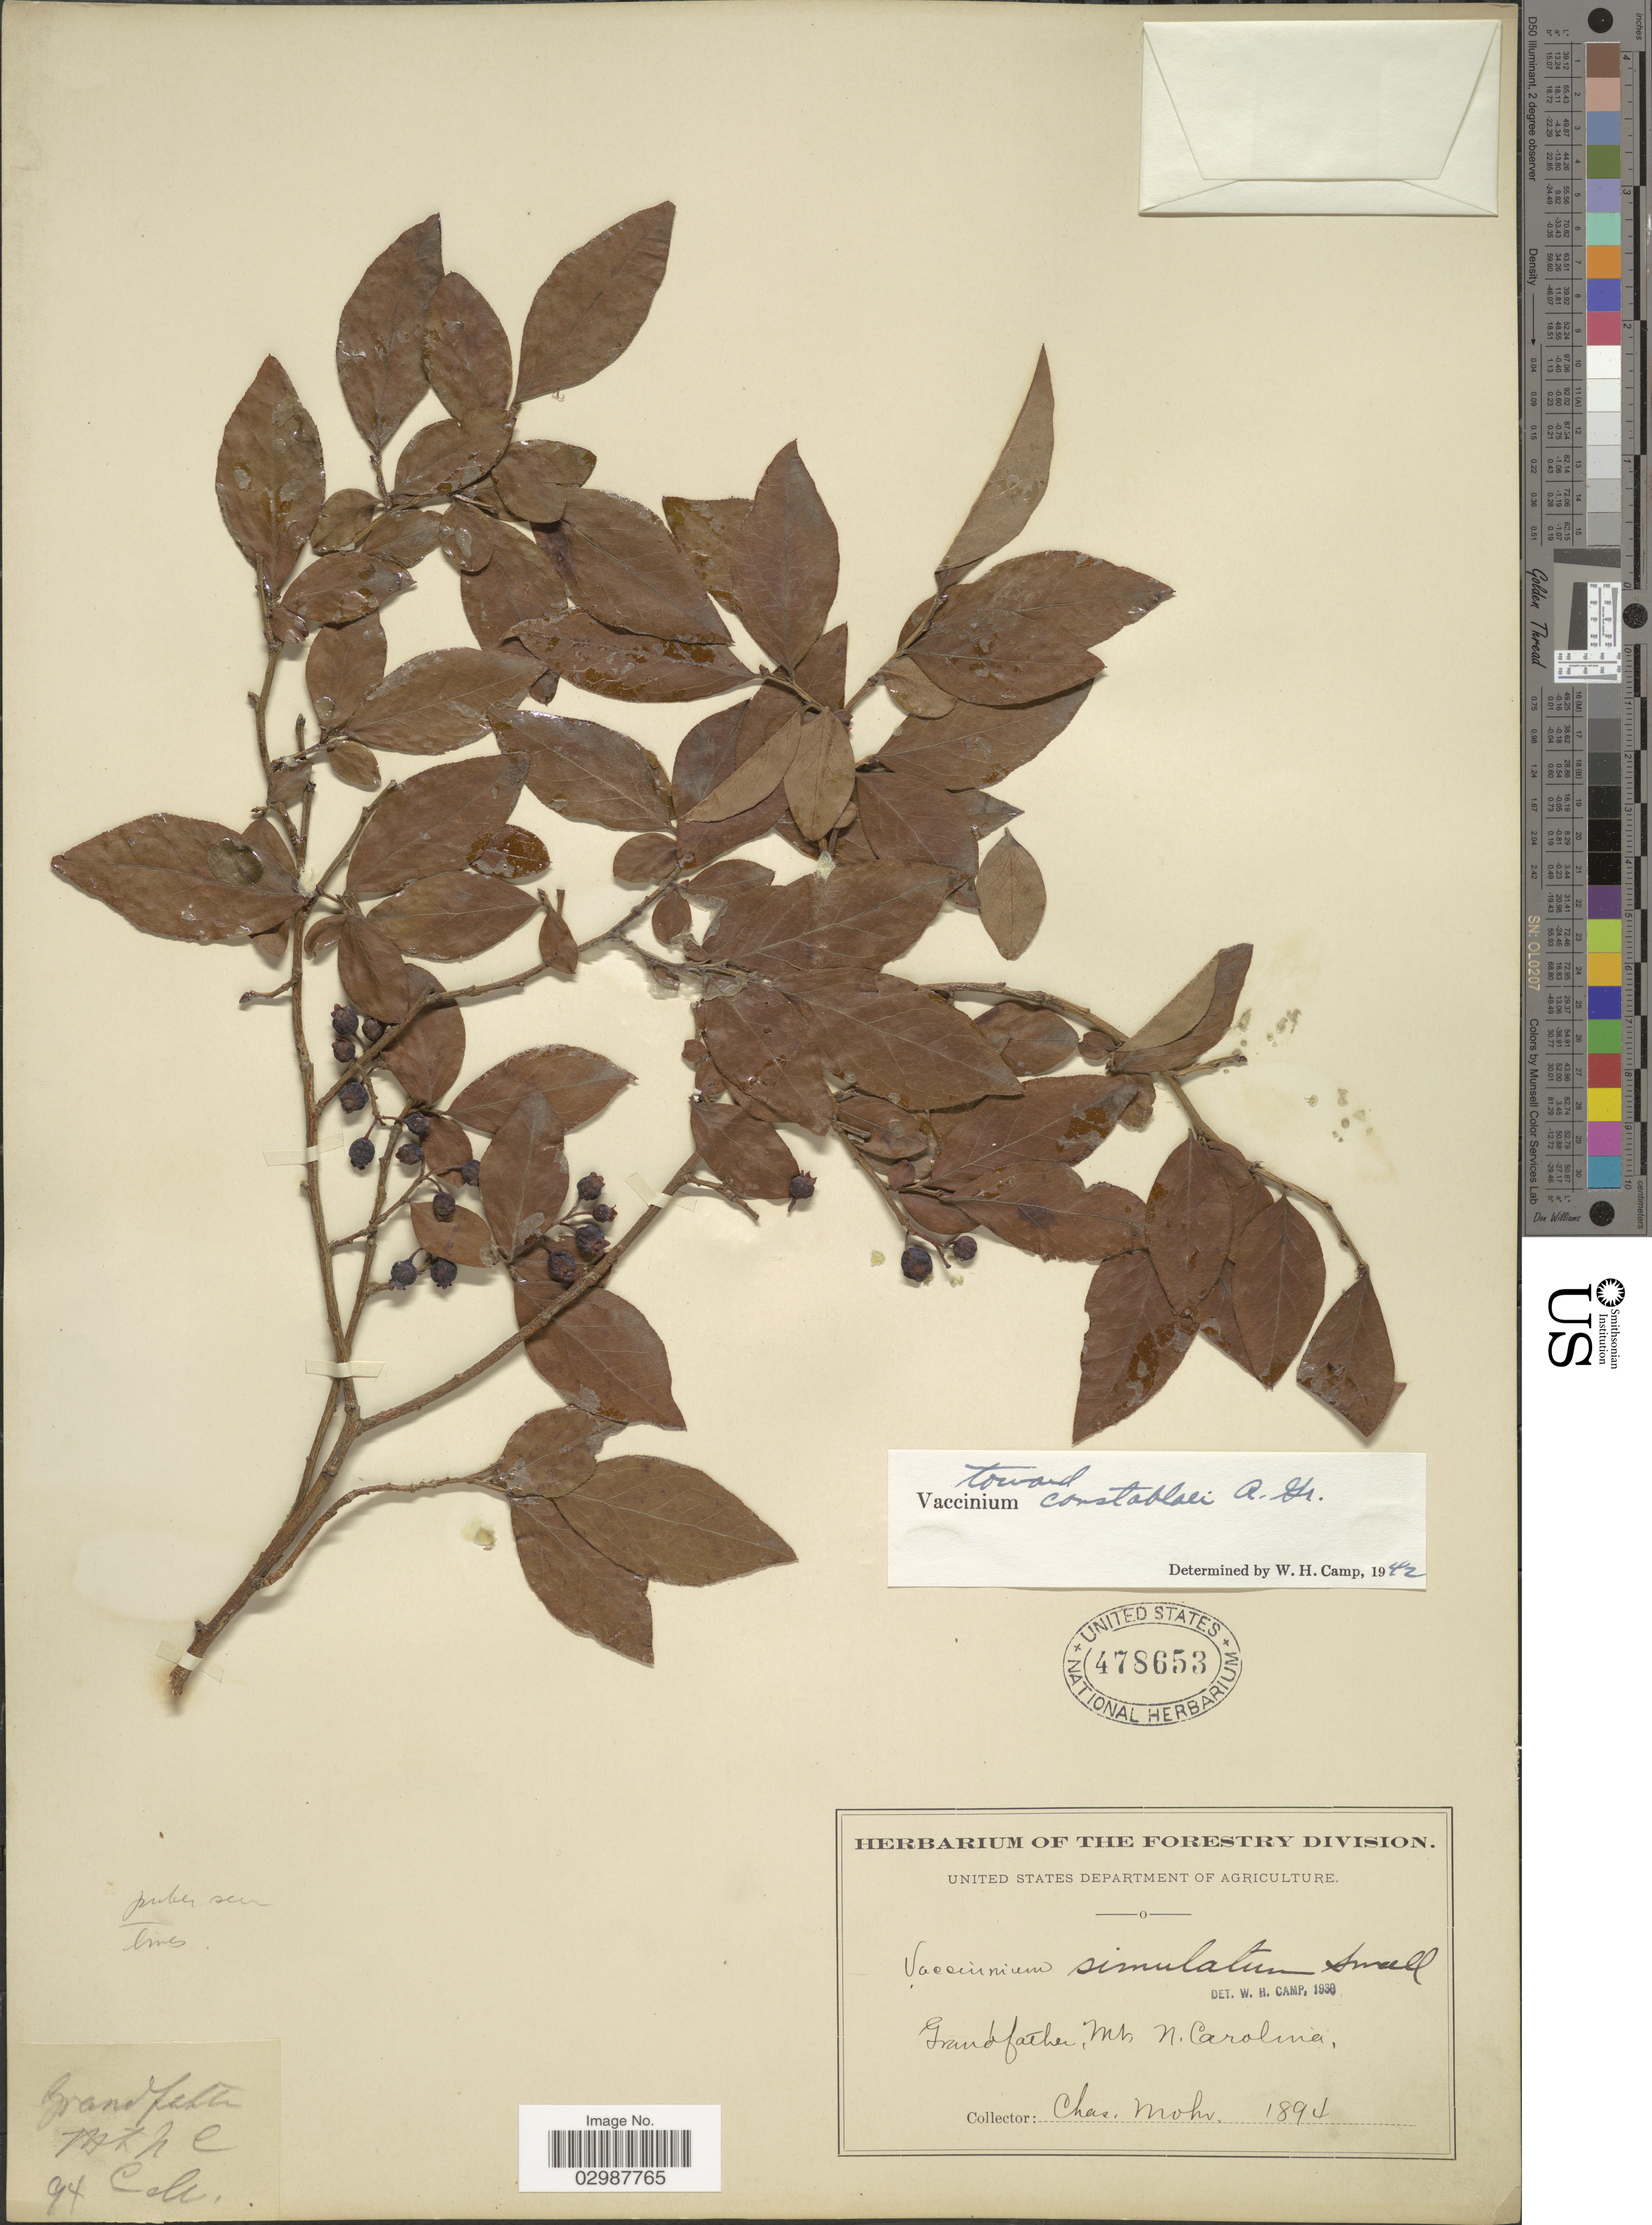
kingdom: Plantae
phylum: Tracheophyta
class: Magnoliopsida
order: Ericales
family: Ericaceae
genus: Vaccinium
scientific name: Vaccinium constablaei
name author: A. Gray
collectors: Mohr, C. T. (herbarium)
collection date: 1894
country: United States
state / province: North Carolina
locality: Grandfather, Mt.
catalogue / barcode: US 478653